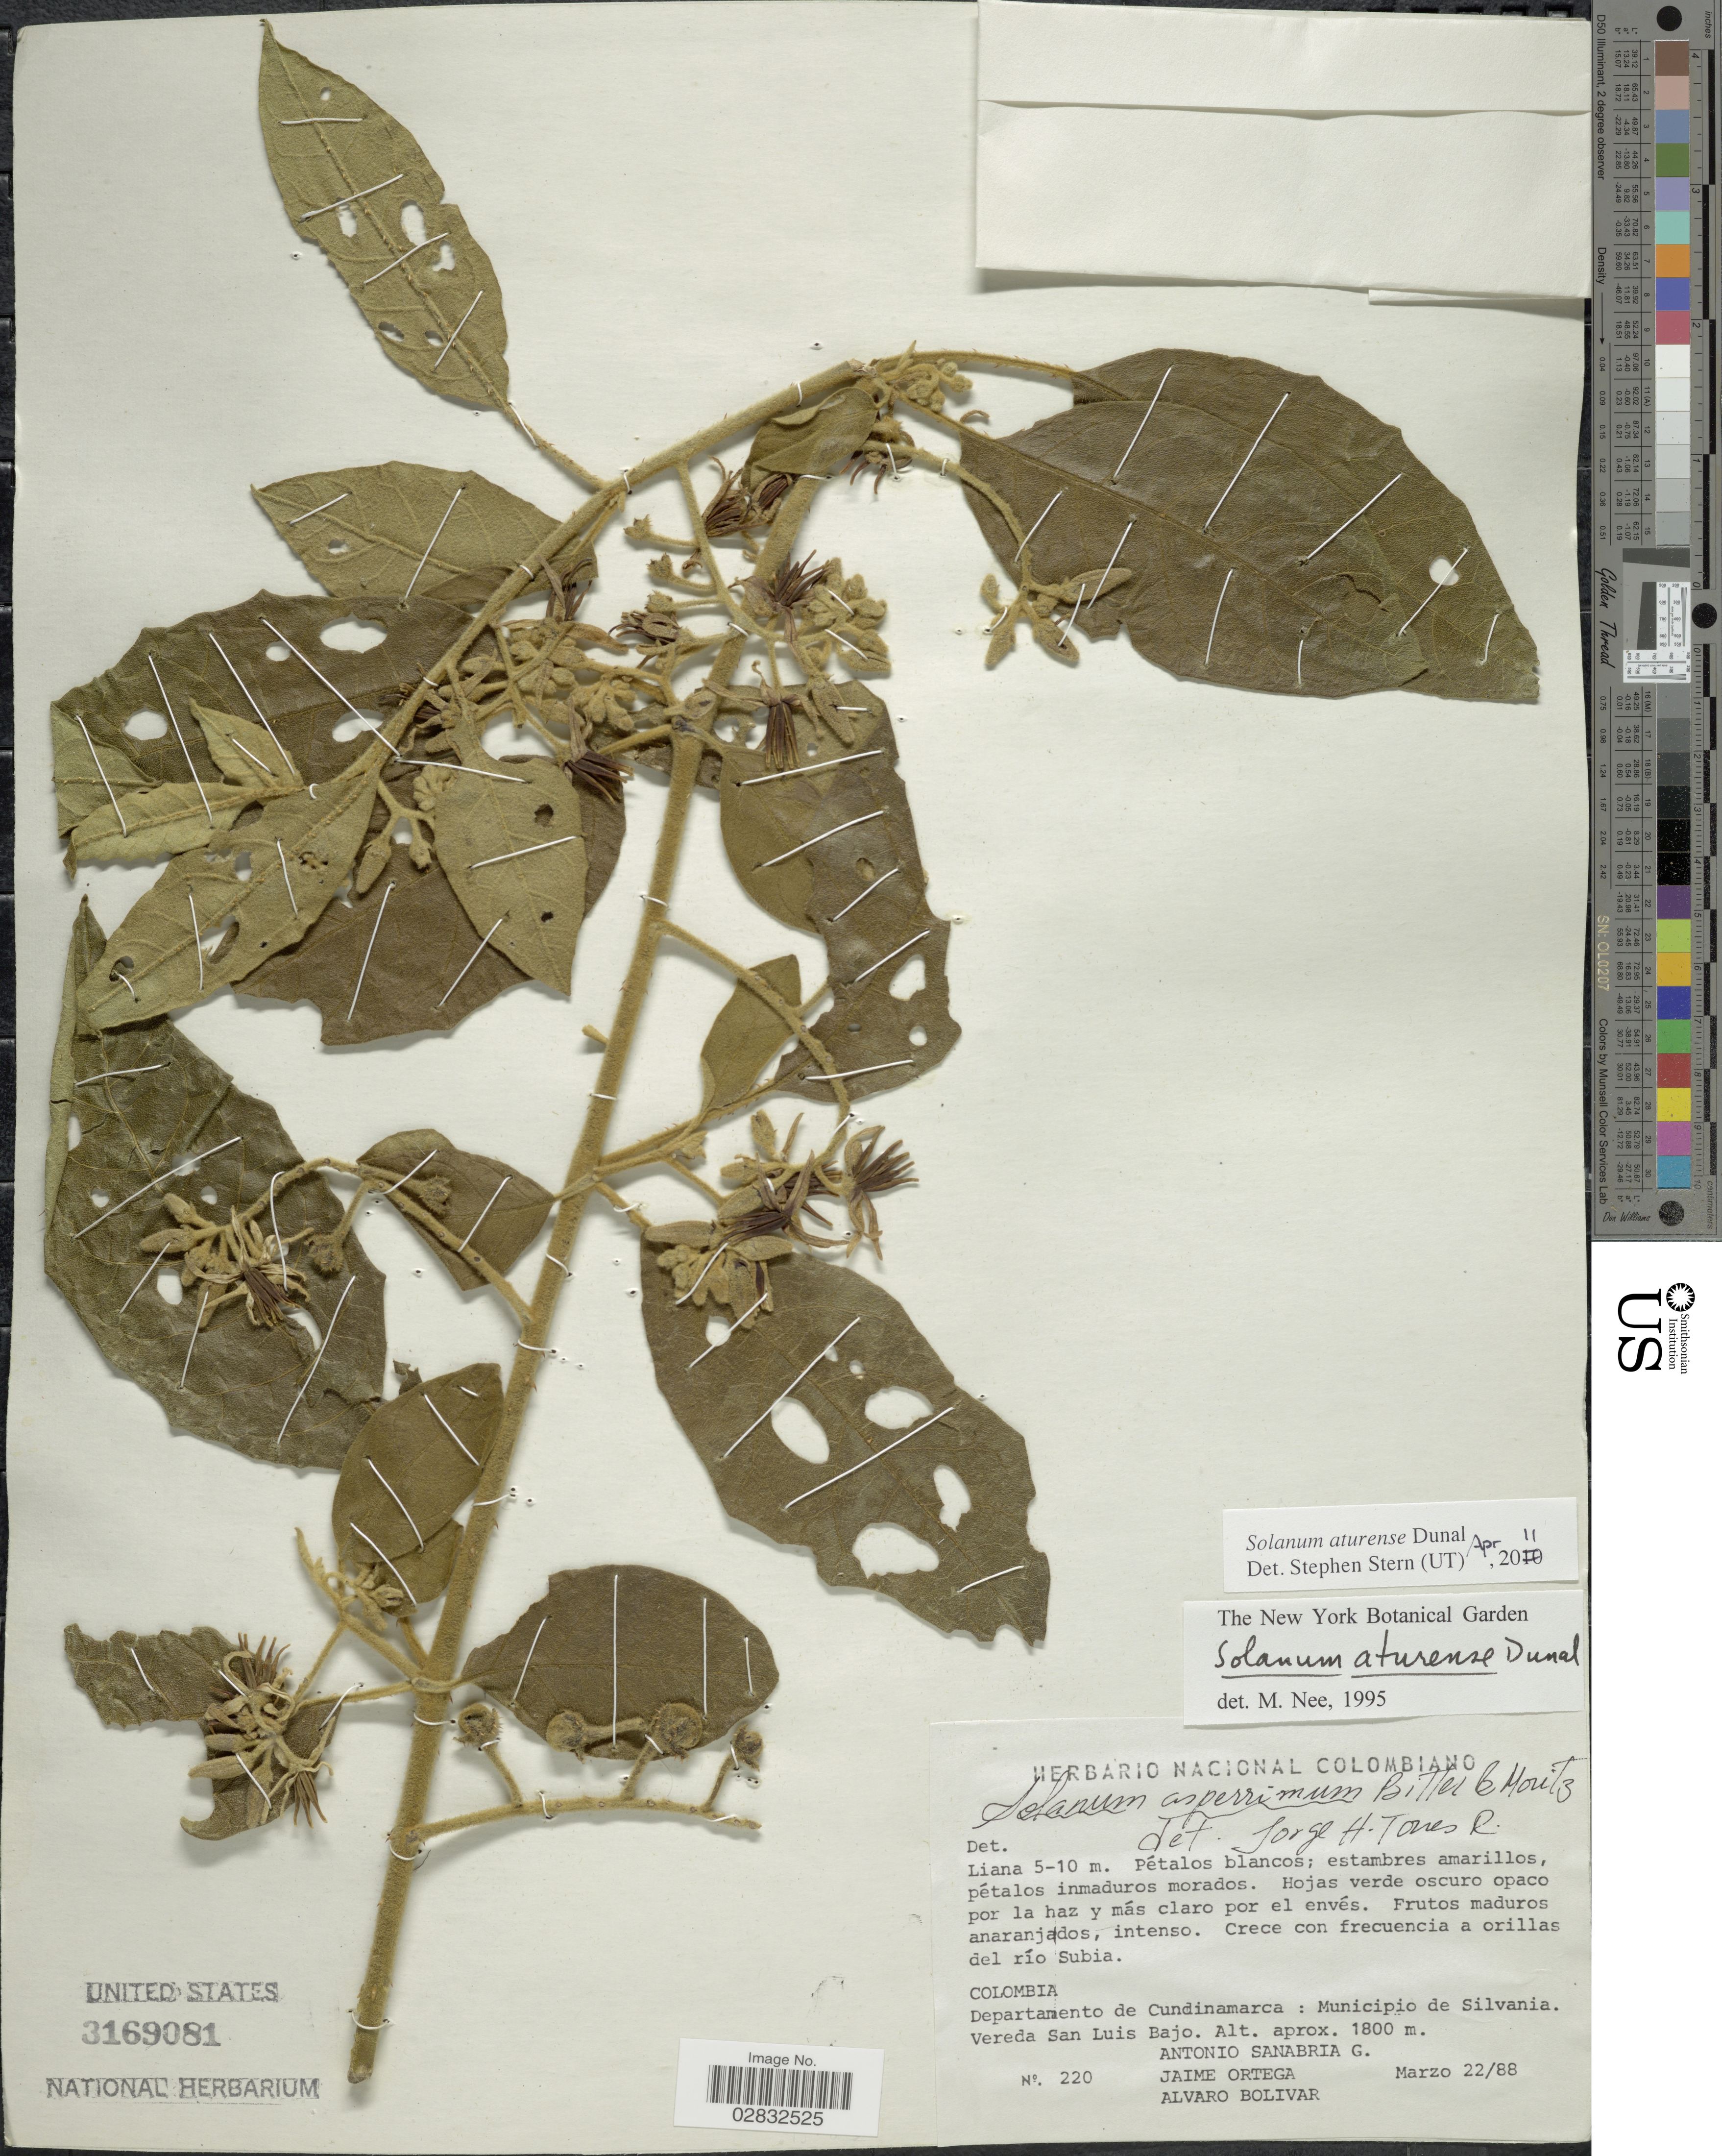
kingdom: Plantae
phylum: Tracheophyta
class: Magnoliopsida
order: Solanales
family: Solanaceae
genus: Solanum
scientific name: Solanum aturense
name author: Dunal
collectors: A. Sanabria G., J. Ortega & A. Bolivar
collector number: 220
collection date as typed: Transcribed d/m/y: 22/3/88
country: Colombia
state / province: Cundinamarca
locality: Departamento de Cundinamarca, Municipio de Silvania, Vereda San Luis Bajo.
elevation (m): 1800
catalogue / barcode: US 3169081